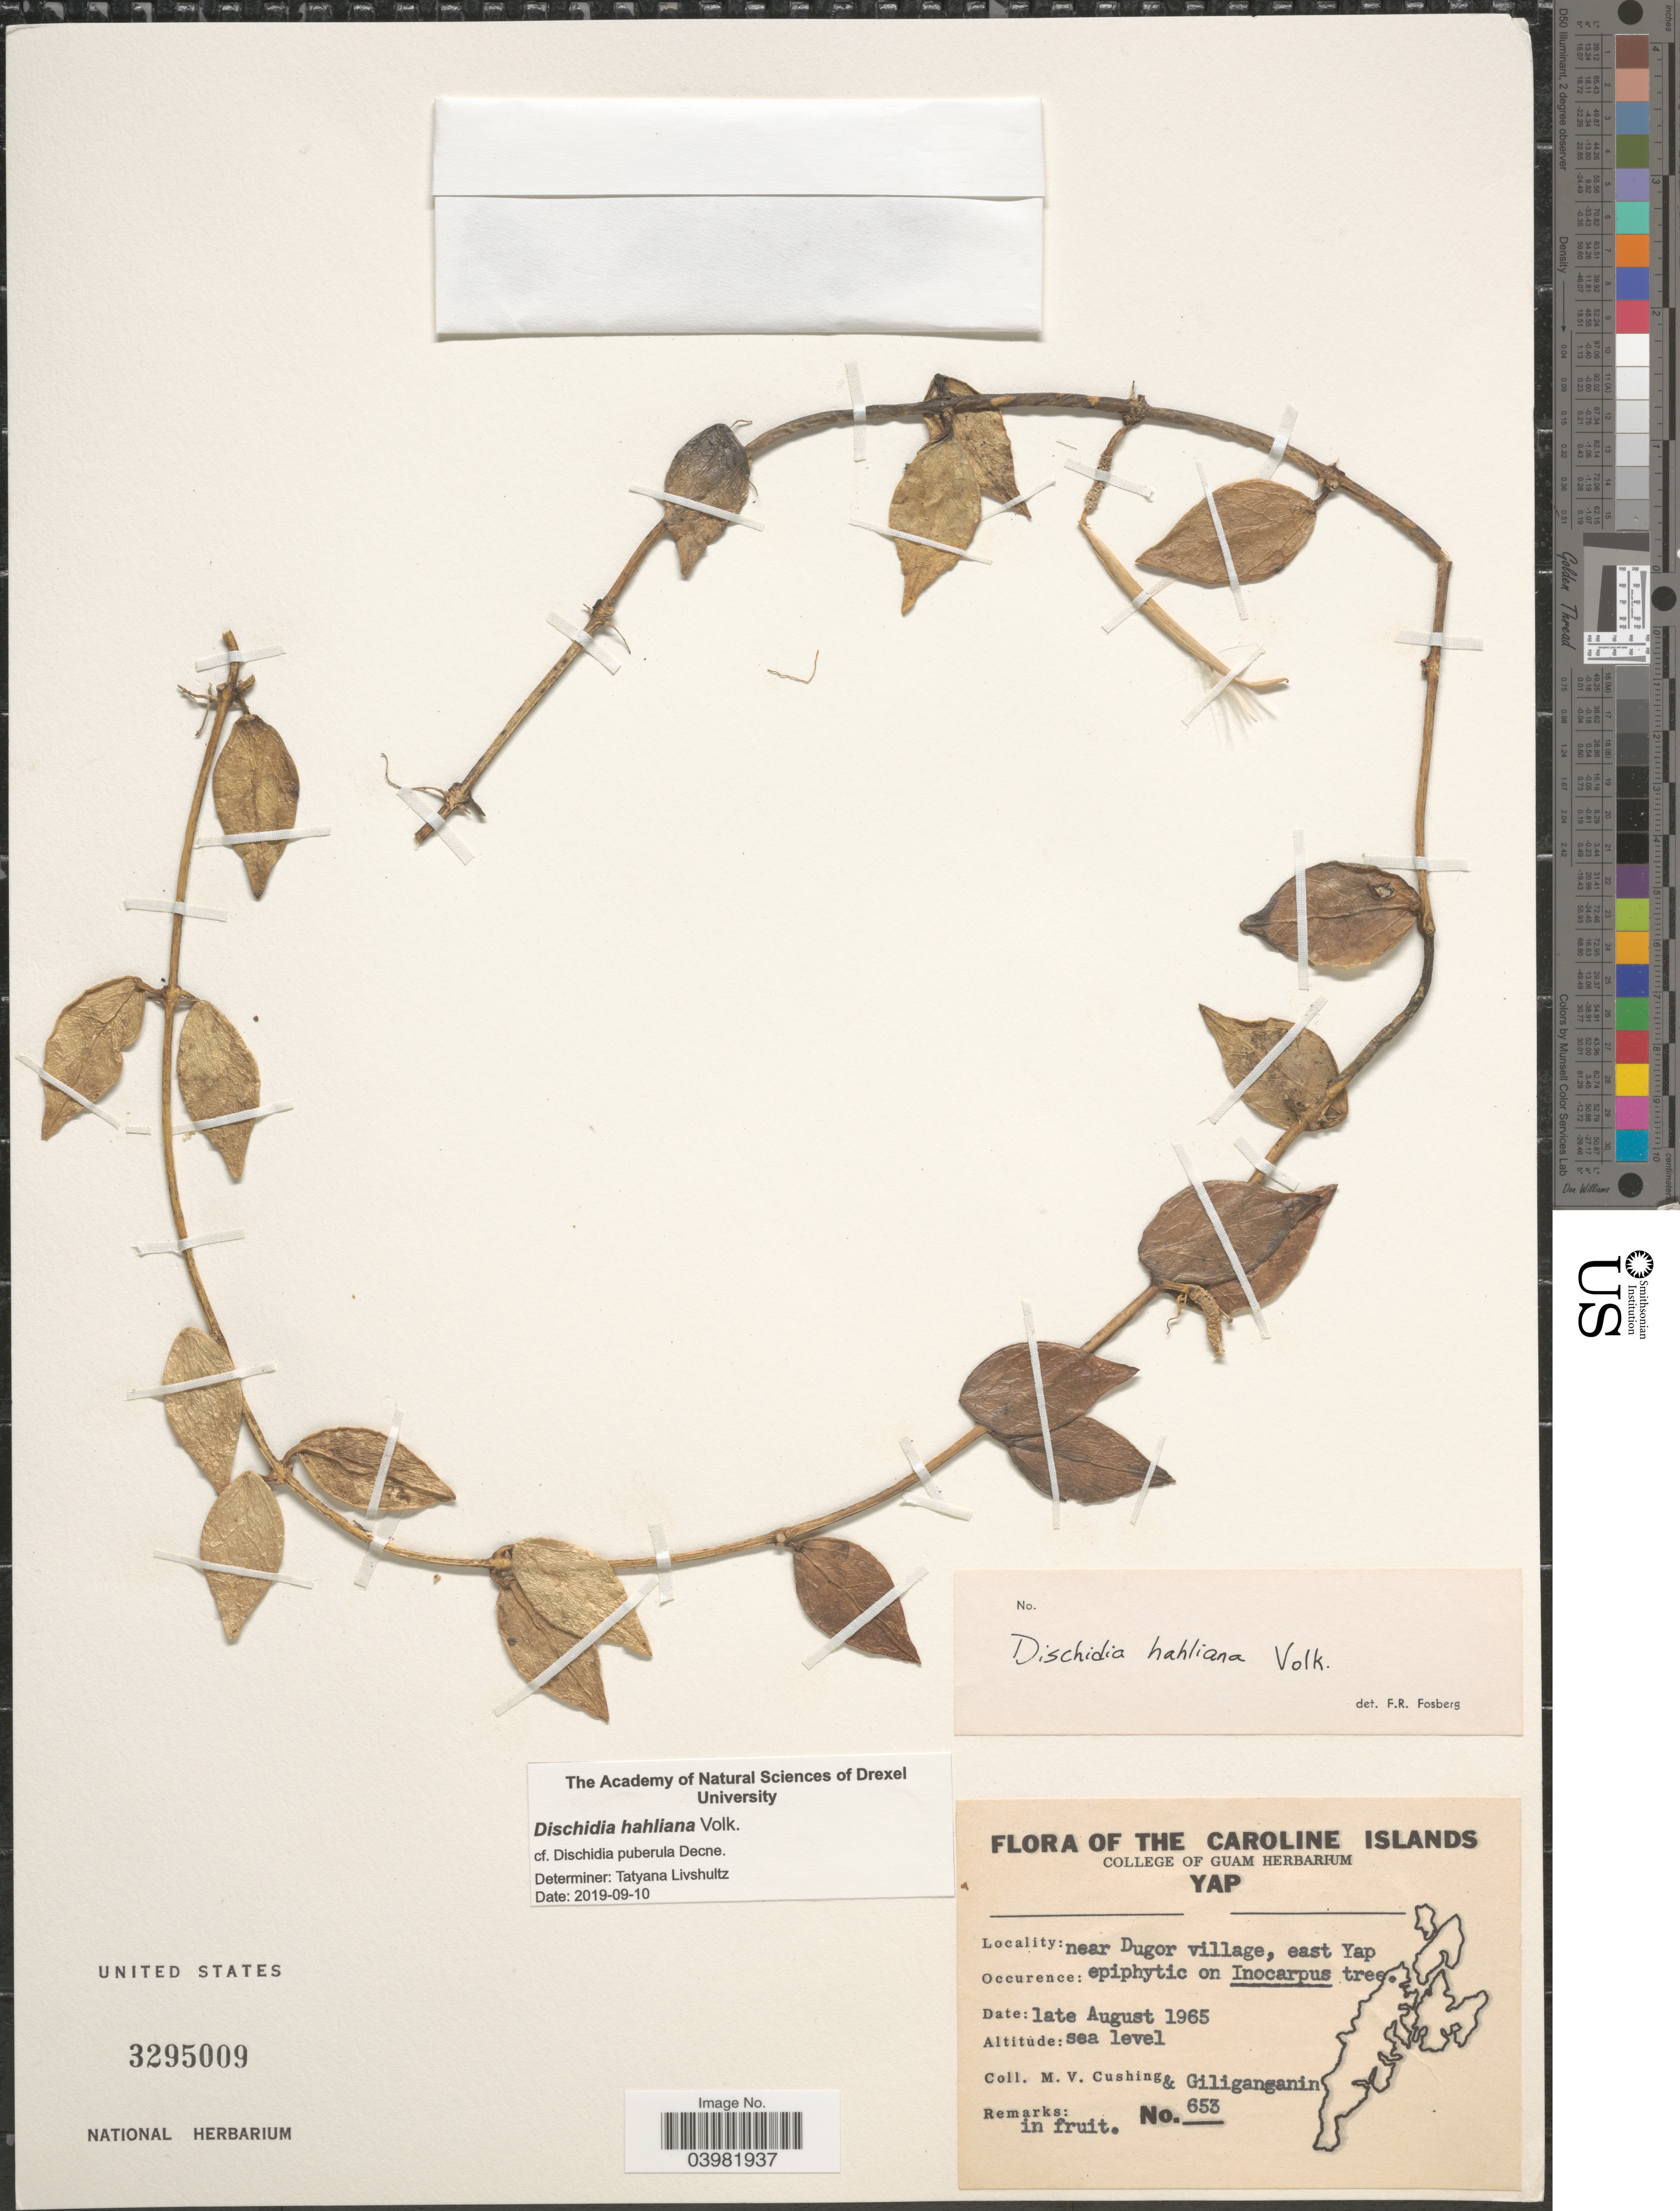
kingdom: Plantae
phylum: Tracheophyta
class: Magnoliopsida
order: Gentianales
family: Apocynaceae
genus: Dischidia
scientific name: Dischidia hahliana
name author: Volkens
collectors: M. V. Cushing & -. Giliganganin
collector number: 653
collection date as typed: Late August 1965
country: Micronesia, Federated States of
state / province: Yap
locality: The Caroline Islands. Near Dugor village, east Yap.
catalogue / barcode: US 3295009